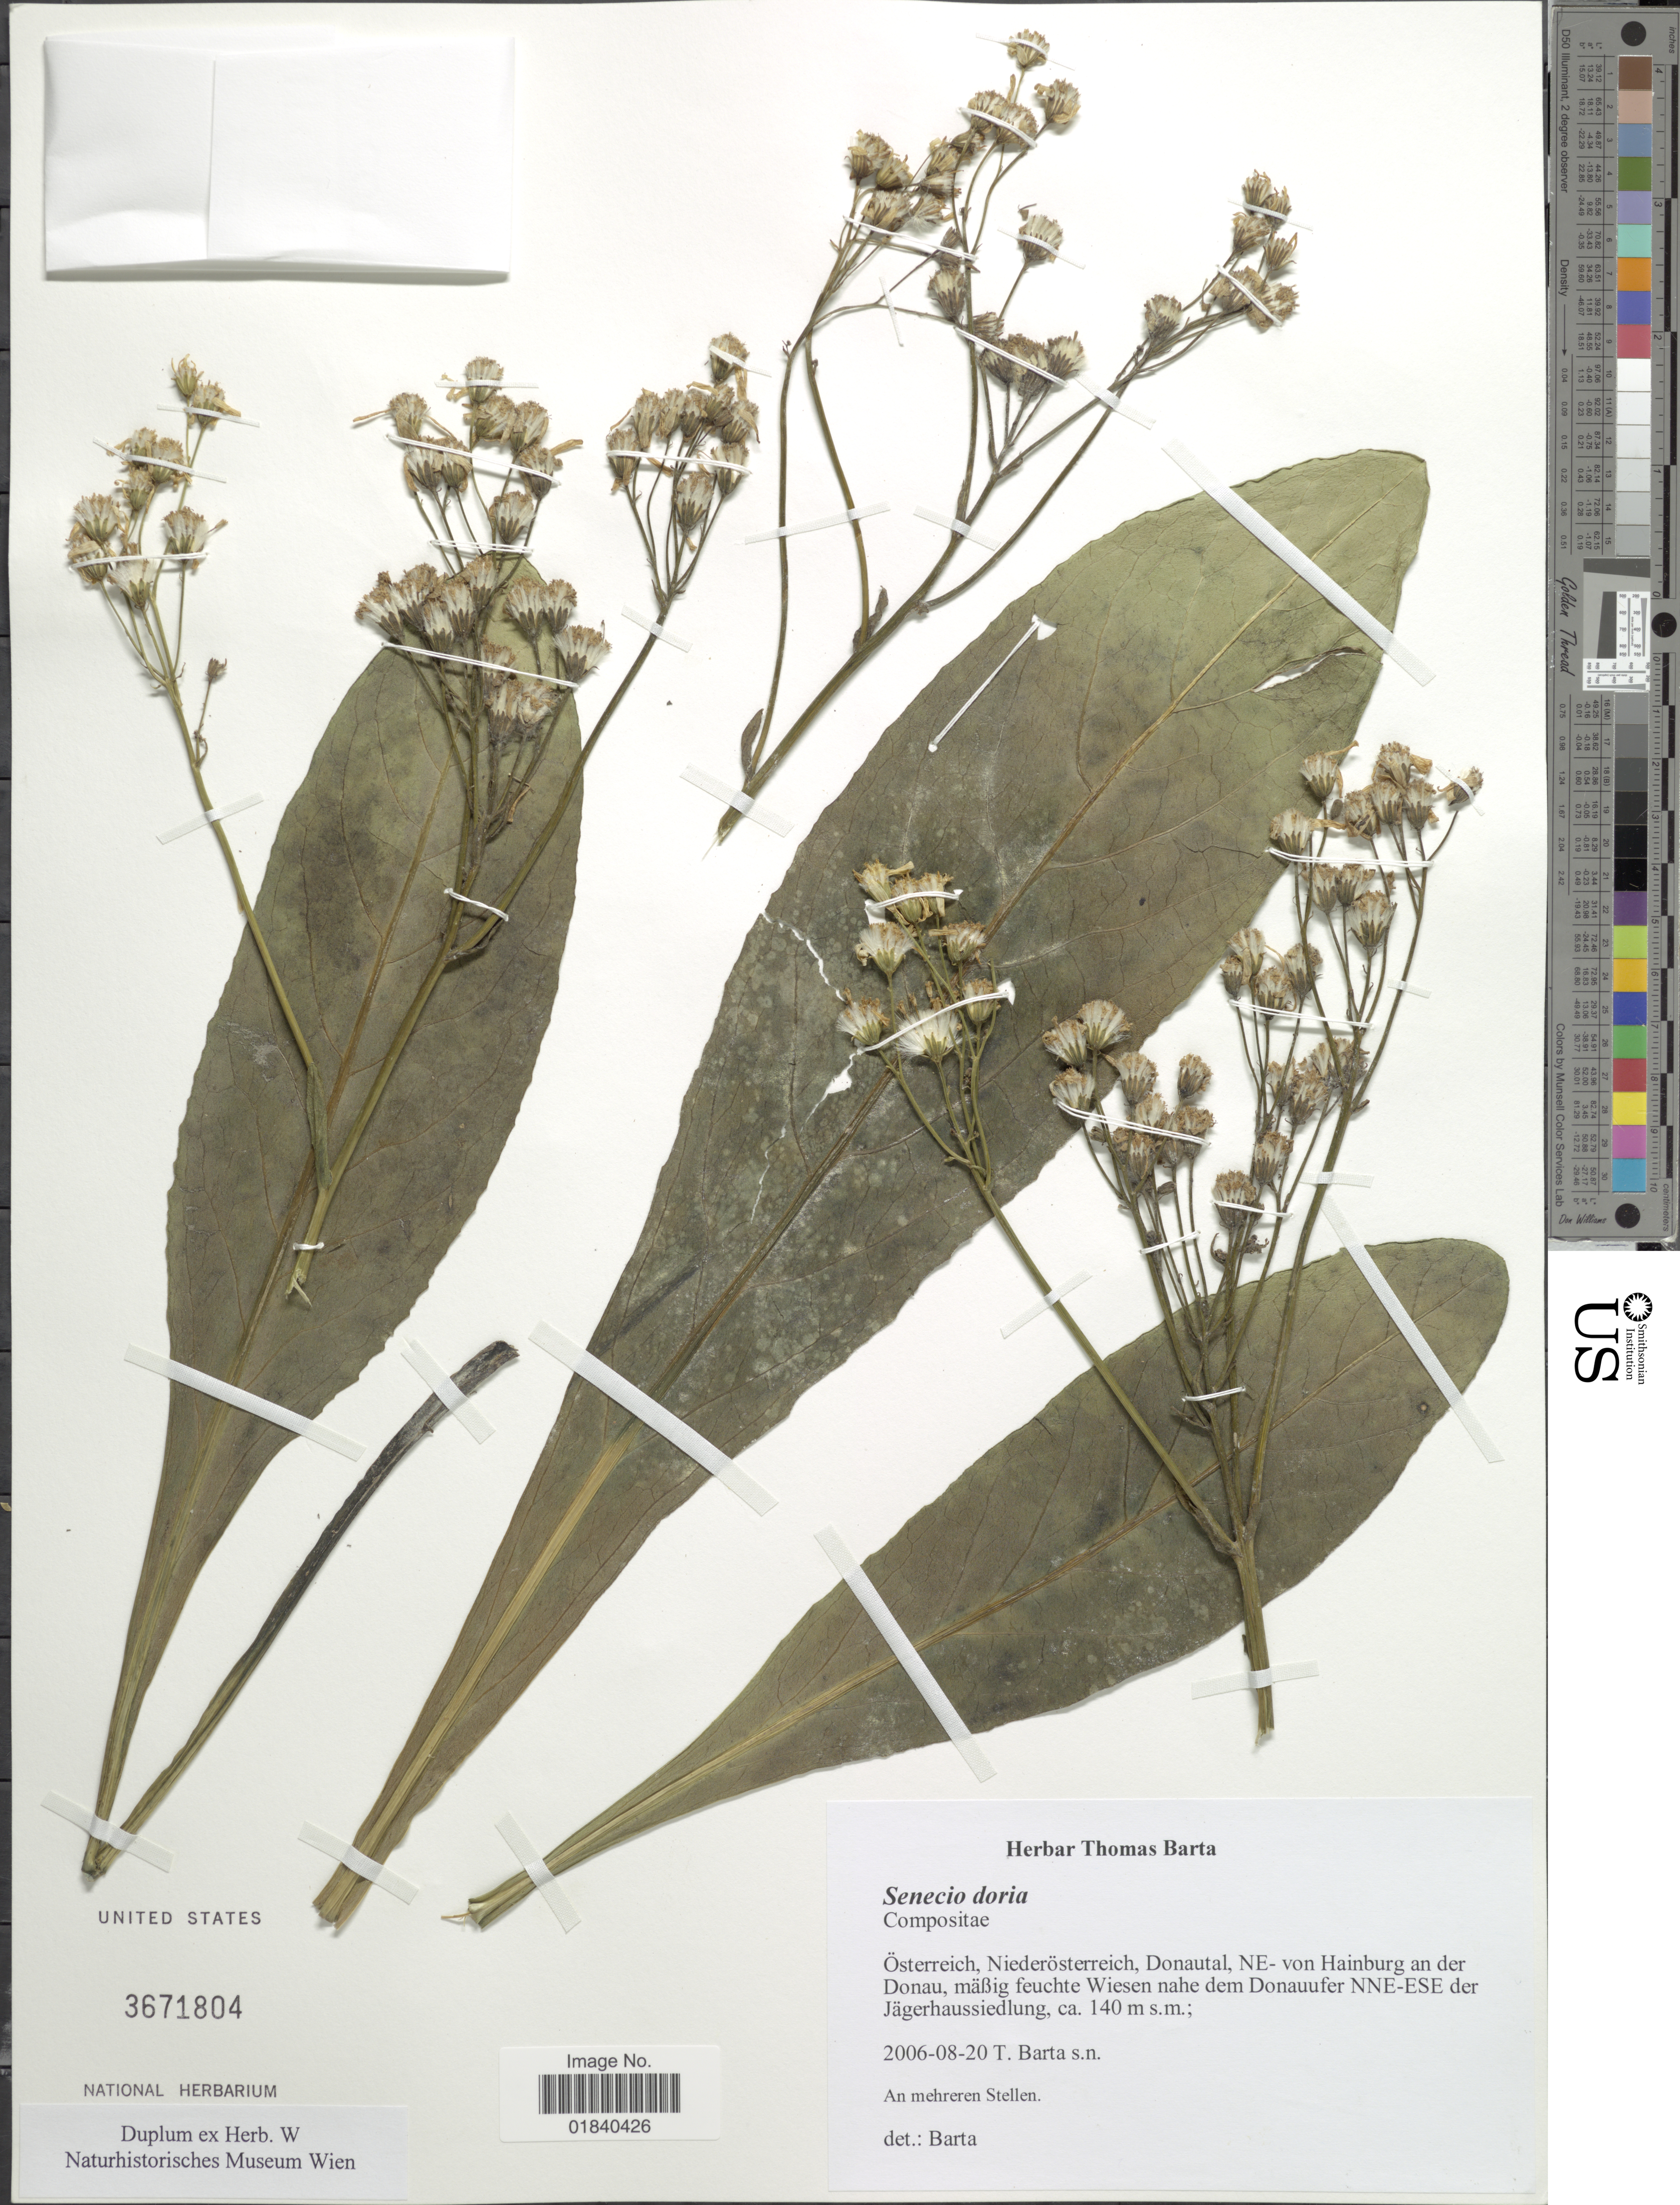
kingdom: Plantae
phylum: Tracheophyta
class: Magnoliopsida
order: Asterales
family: Asteraceae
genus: Senecio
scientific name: Senecio doria L.. nom. cons.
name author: L.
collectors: T. Barta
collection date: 2006-08-20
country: Austria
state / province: Niederosterreich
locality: Osterreich, Niedrosterreich, Donautal, NE-von Hainburg an der Donau, mabig feuchte Wiesen nahe dem donauufer NNE-ESE der Jagerhaussiedlung.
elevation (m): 140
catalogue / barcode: US 3671804